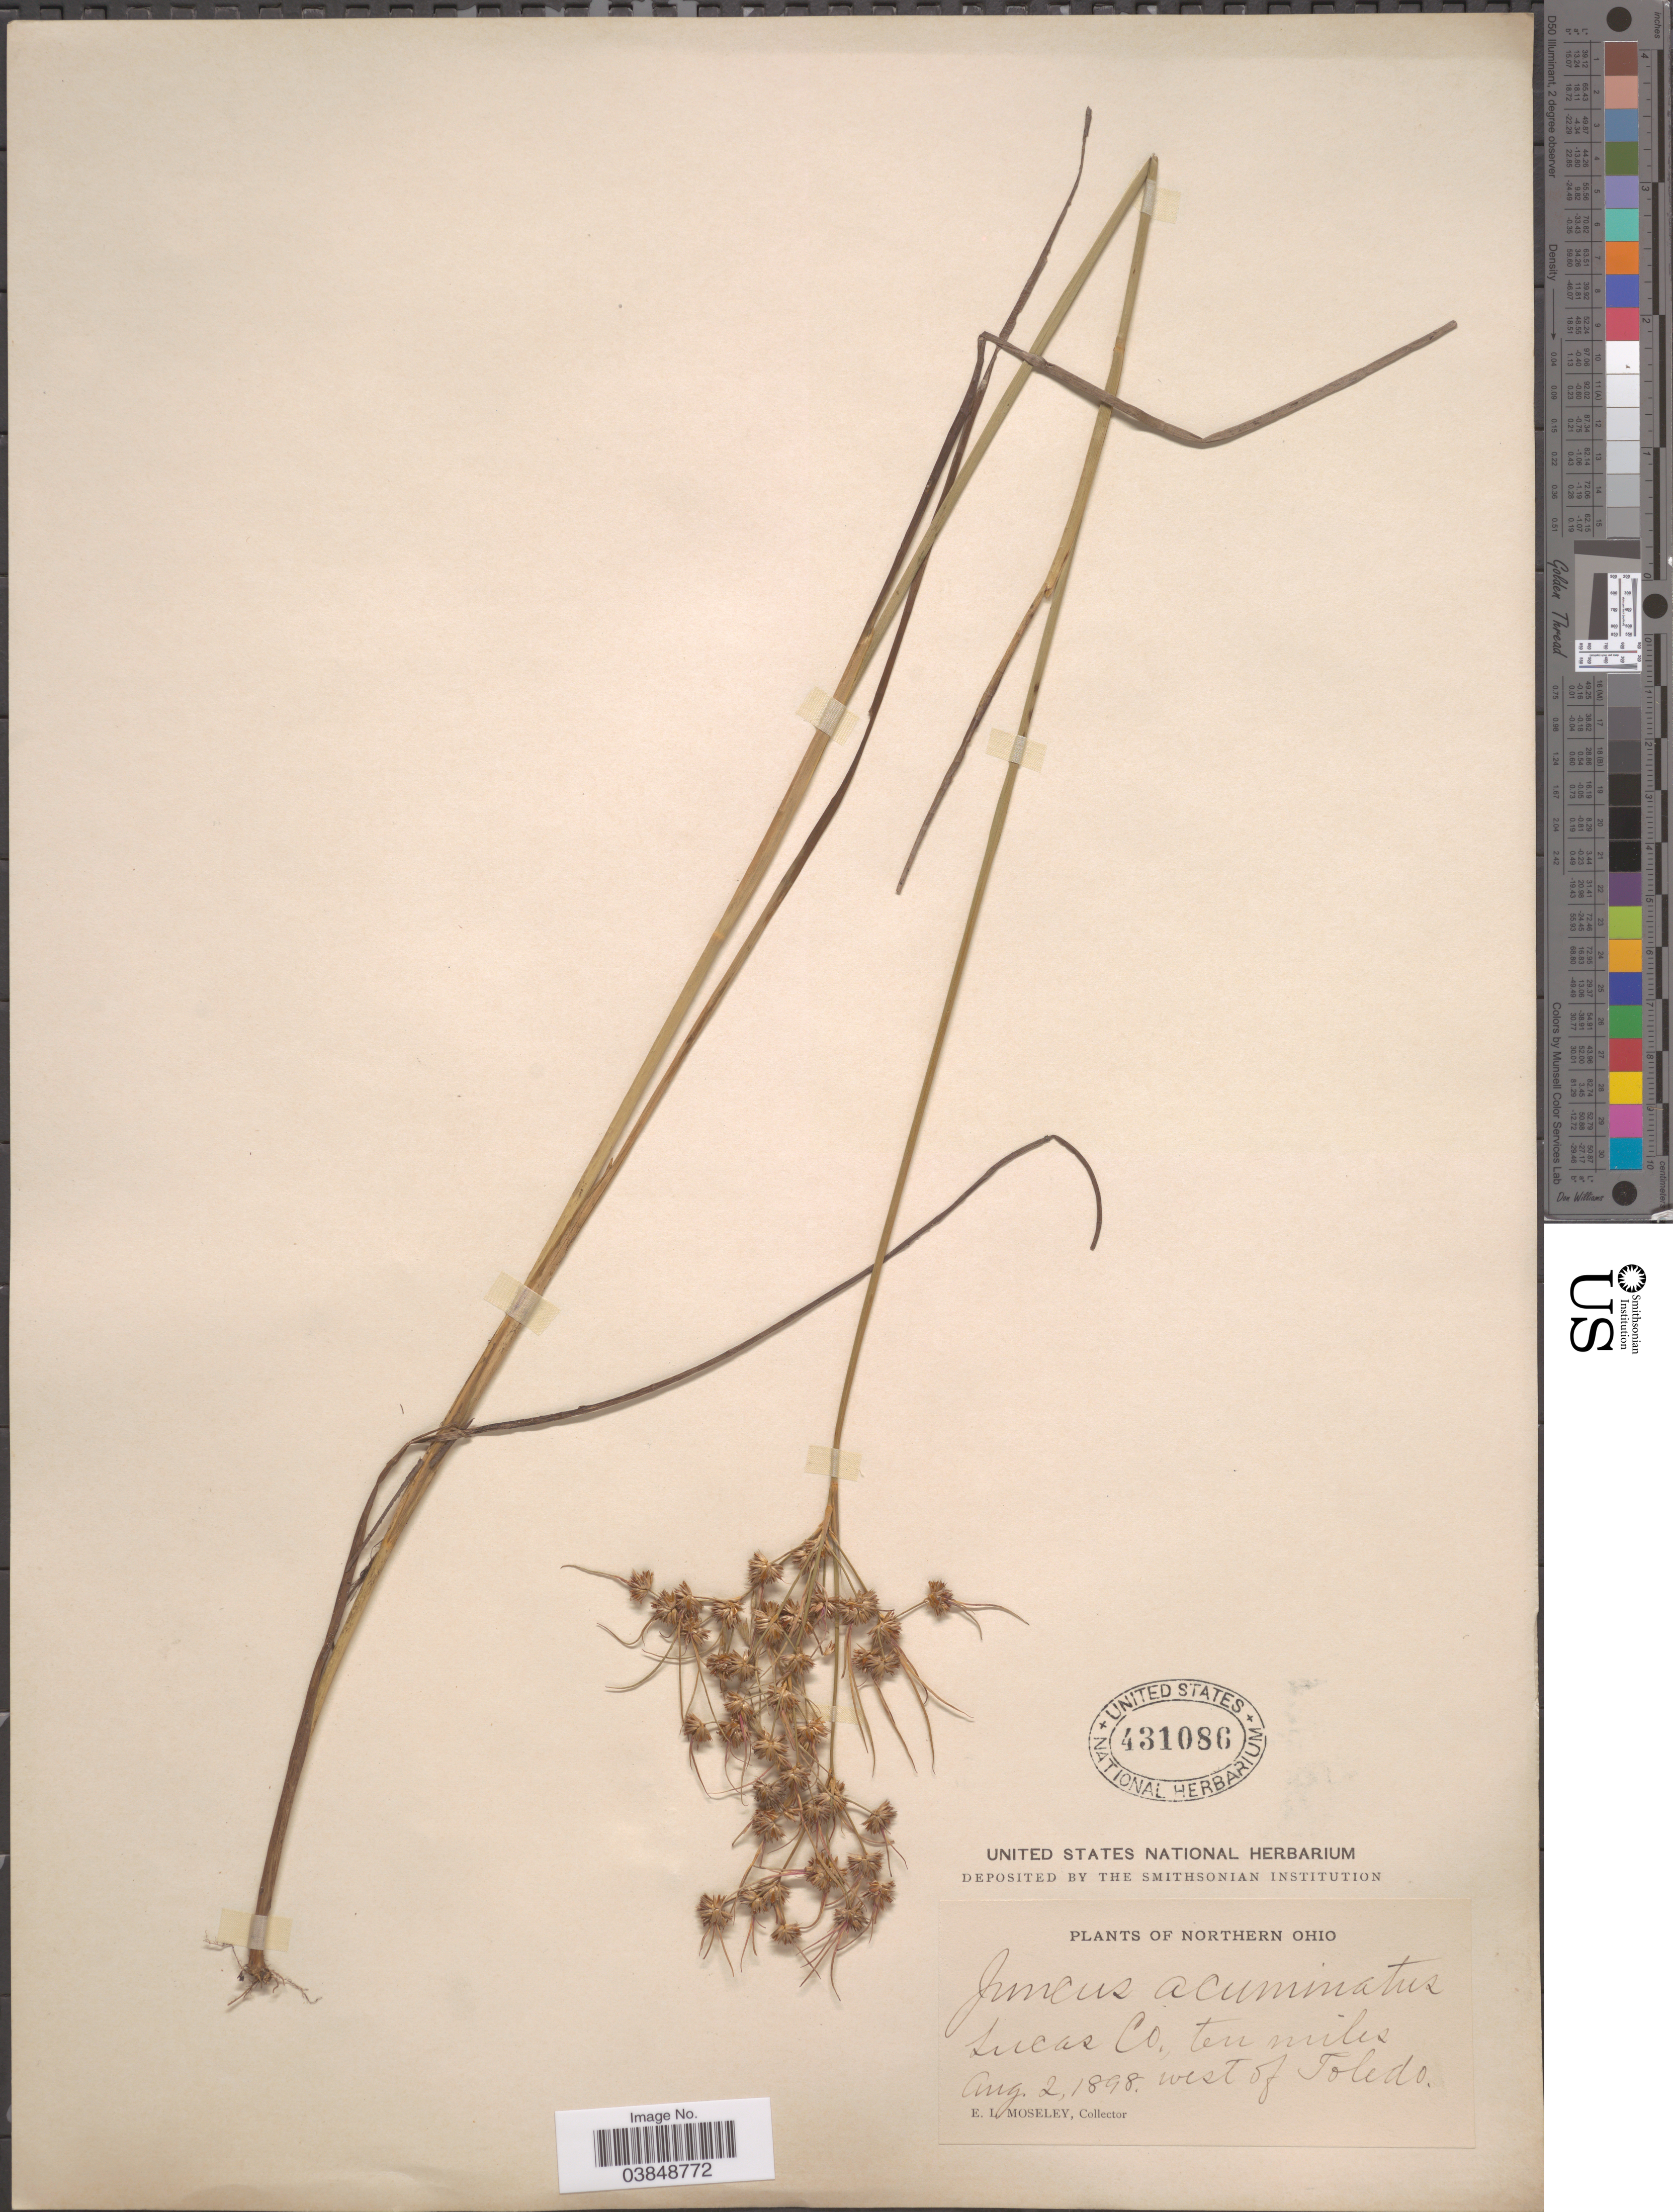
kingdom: Plantae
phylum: Tracheophyta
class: Liliopsida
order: Poales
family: Juncaceae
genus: Juncus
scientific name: Juncus acuminatus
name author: Michx.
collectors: E. Moseley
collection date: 1898-08-02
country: United States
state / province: Ohio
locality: Northern Ohio. Lucas Co., ten miles west of Toledo.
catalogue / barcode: US 431086